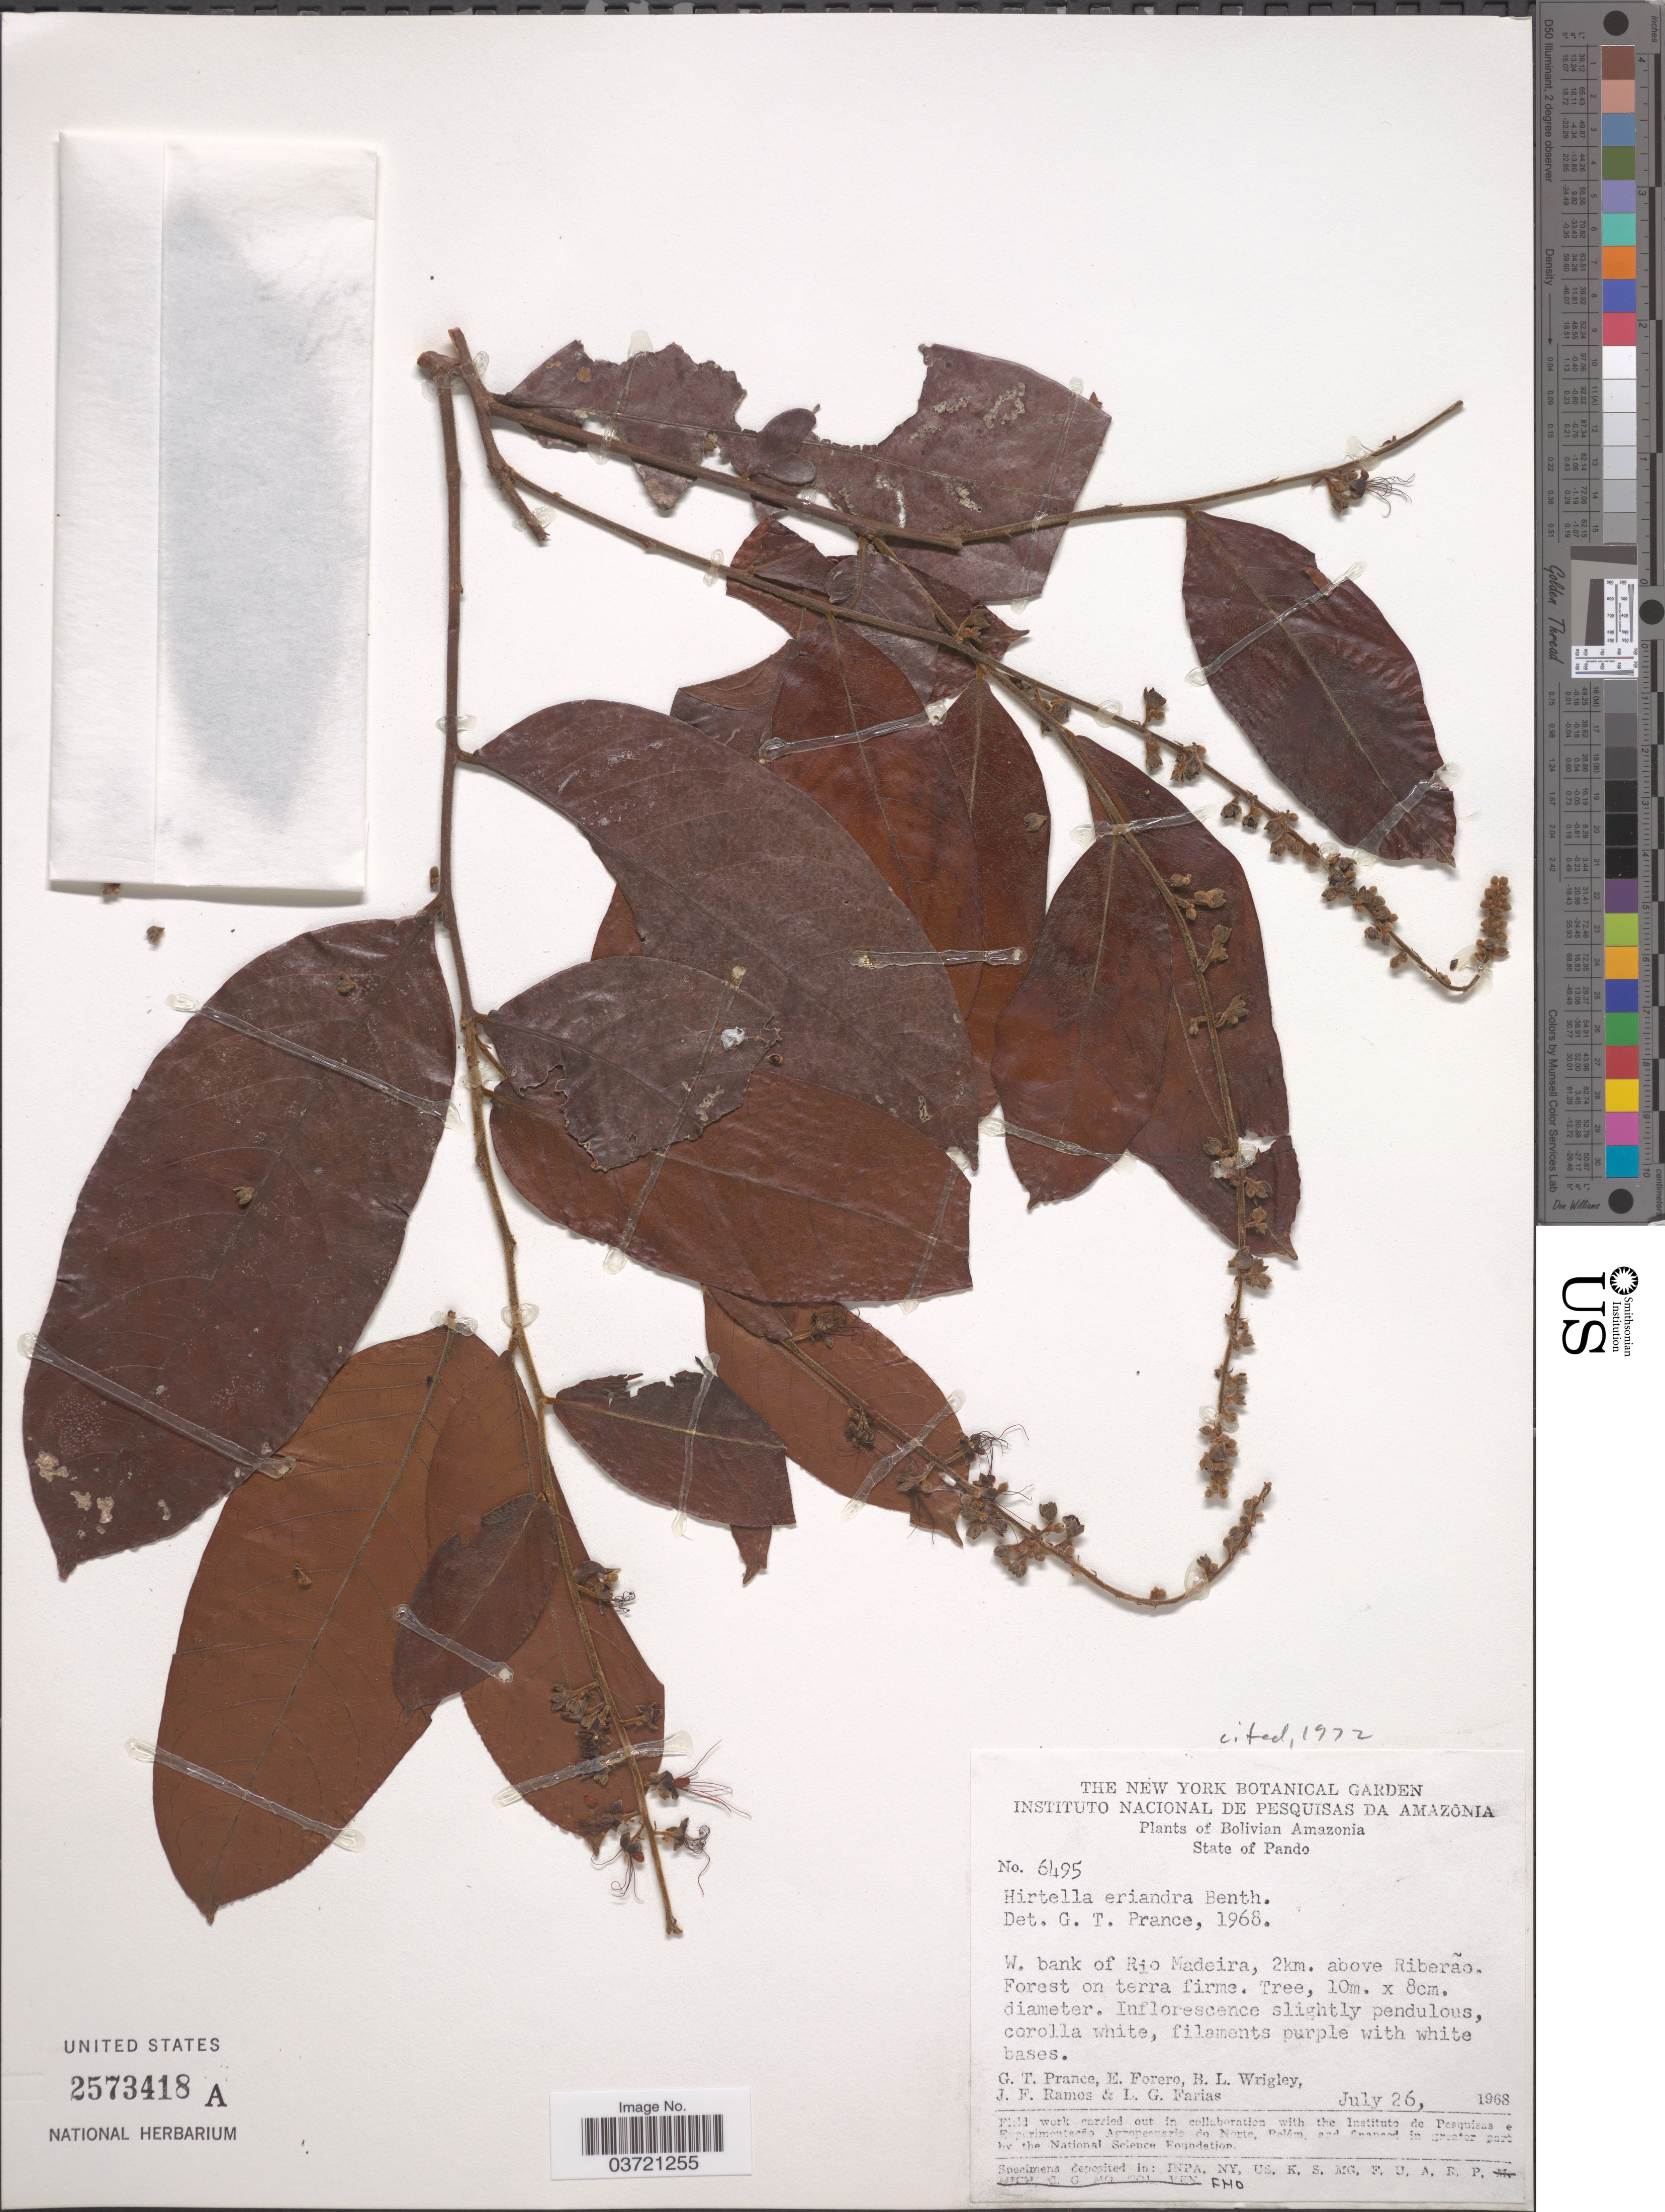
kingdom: Plantae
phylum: Tracheophyta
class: Magnoliopsida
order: Malpighiales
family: Chrysobalanaceae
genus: Hirtella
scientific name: Hirtella eriandra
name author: Benth.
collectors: G. T. Prance, E. Forero, B. L. Wrigley, J. F. Ramos & L. G. Farias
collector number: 6495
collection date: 1968-07-26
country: Bolivia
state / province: Pando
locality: Bolivian Amazonia. W. bank of Rio Madeira, 2km. above Riberão.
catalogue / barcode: US 2573418A